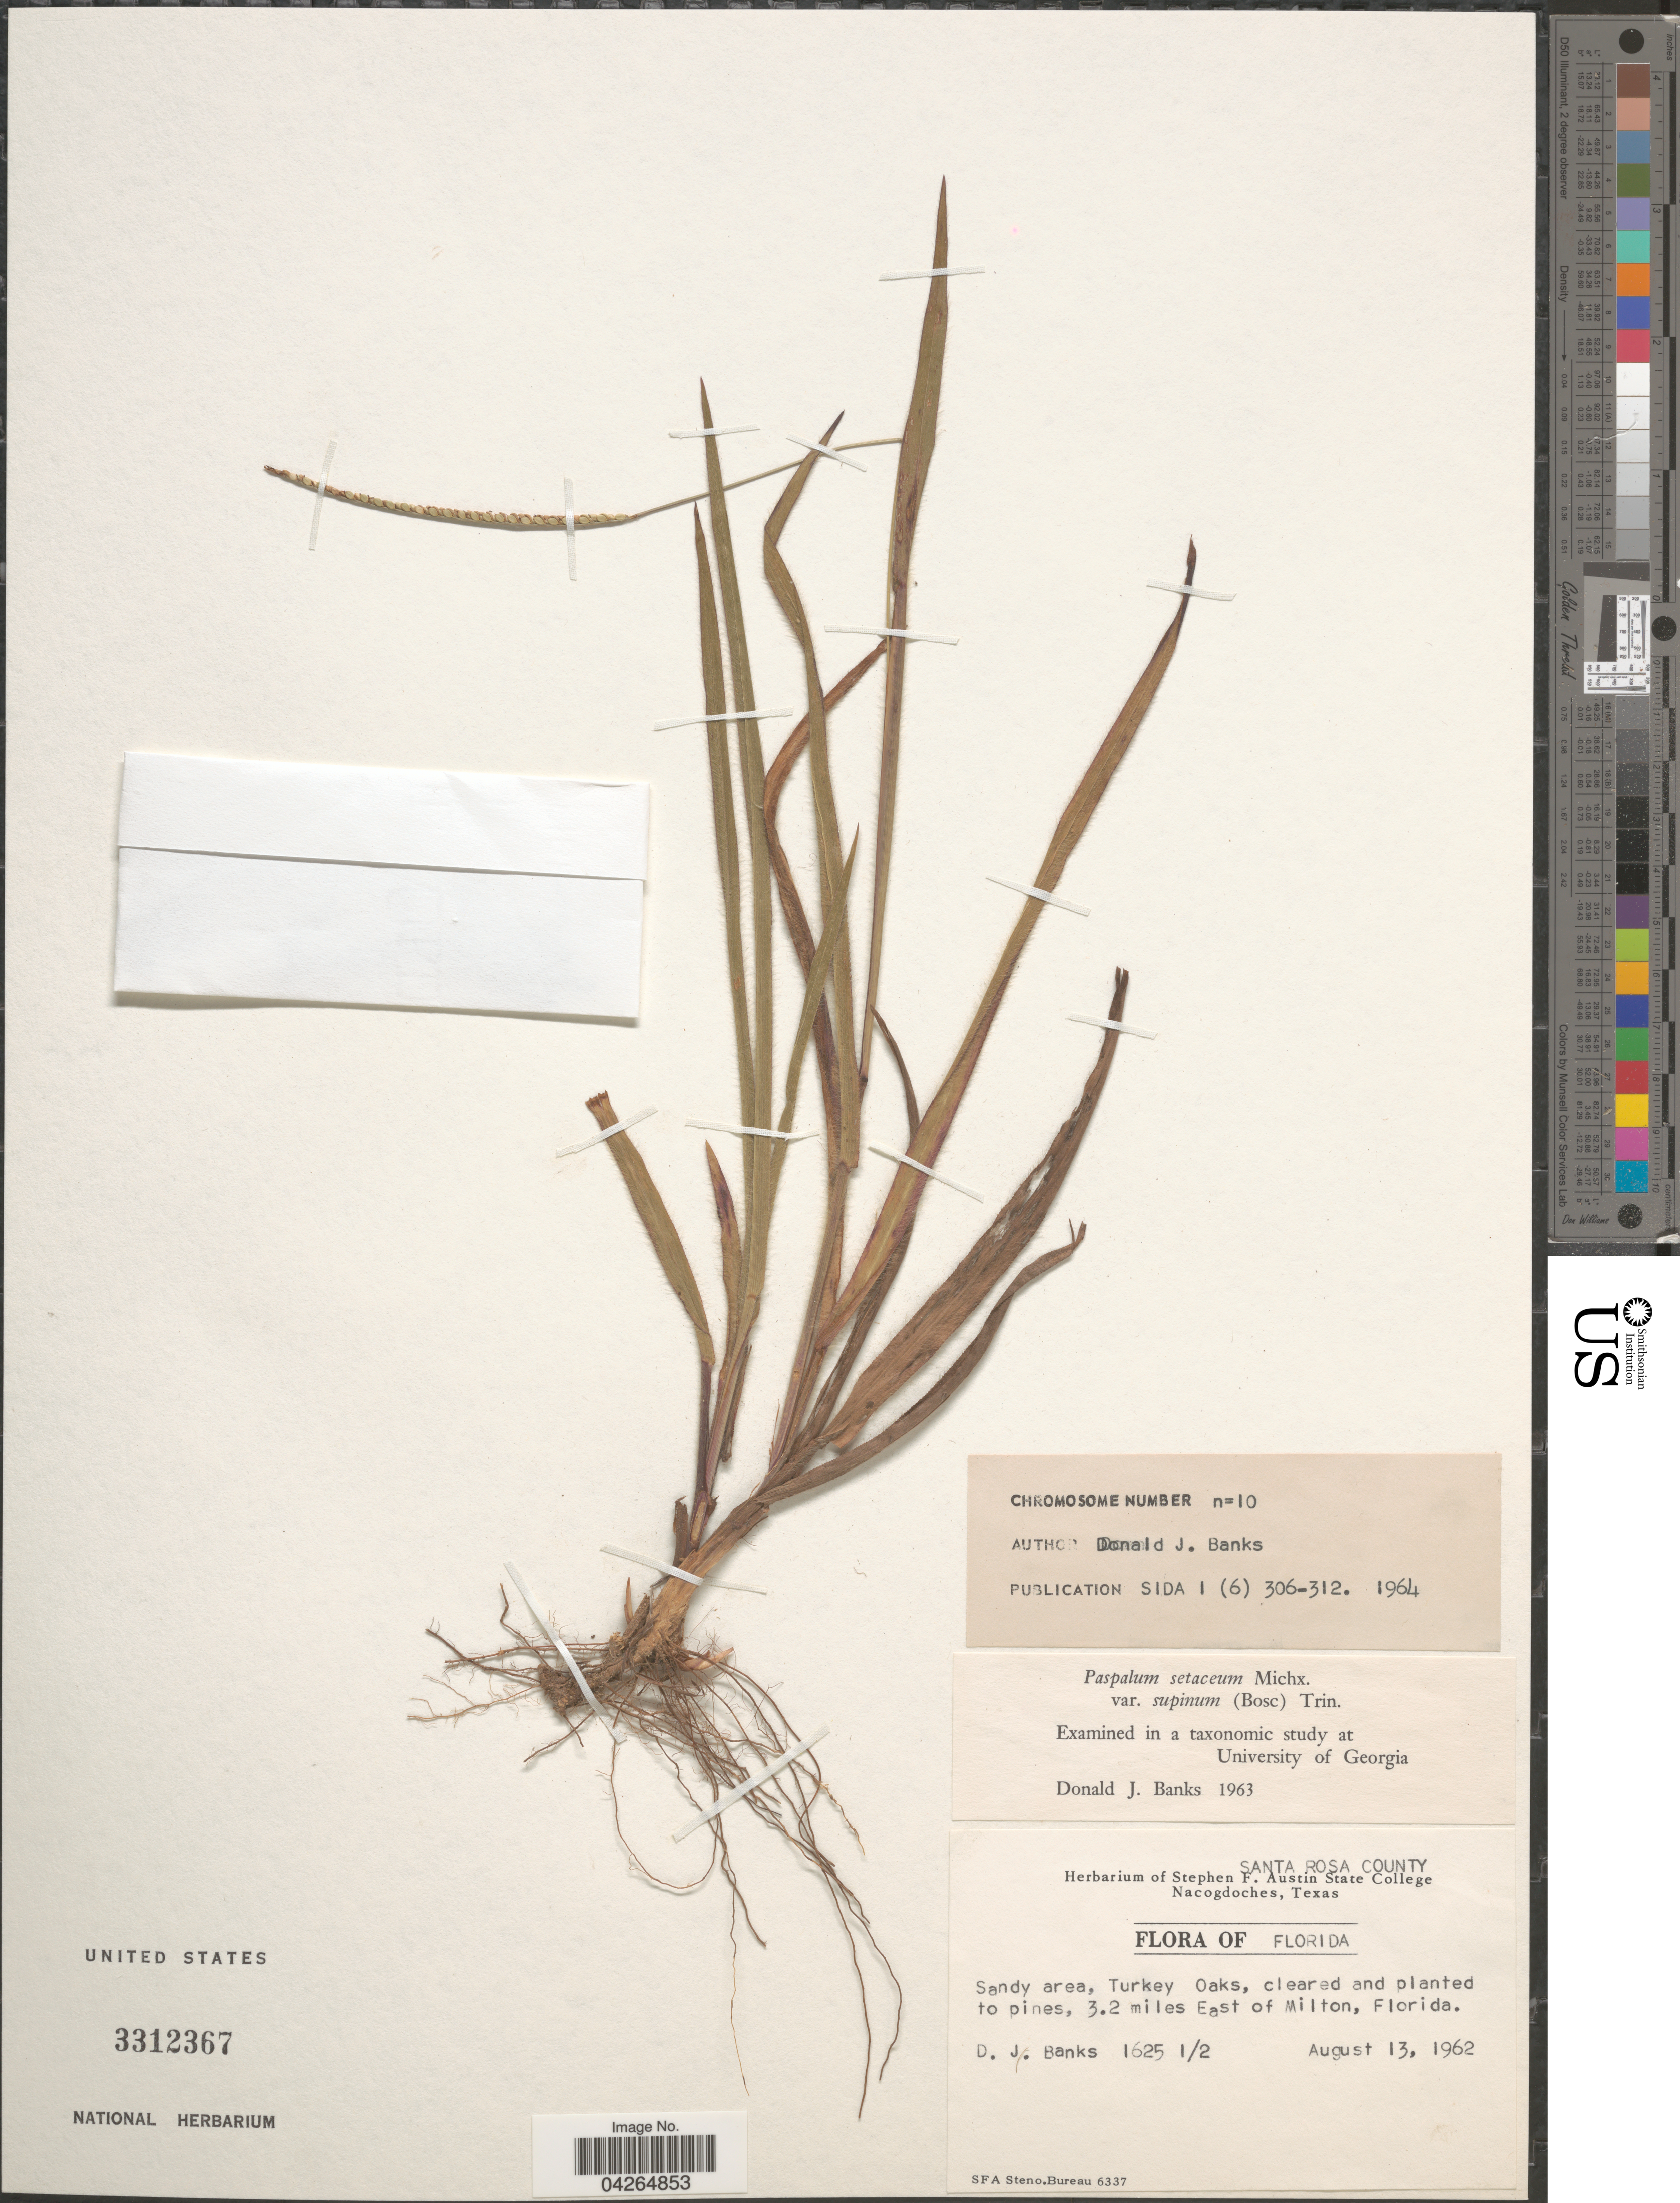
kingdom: Plantae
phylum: Tracheophyta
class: Liliopsida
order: Poales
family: Poaceae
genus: Paspalum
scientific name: Paspalum setaceum var. supinum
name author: (Bosc ex Poir.) Trin.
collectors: D. J. Banks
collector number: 1625½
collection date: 1962-08-13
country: United States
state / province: Florida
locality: Santa Rosa County. Sandy area, Turkey Oaks, cleared and planted to pine, 3.2 miles East of Milton.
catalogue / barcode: US 3312367